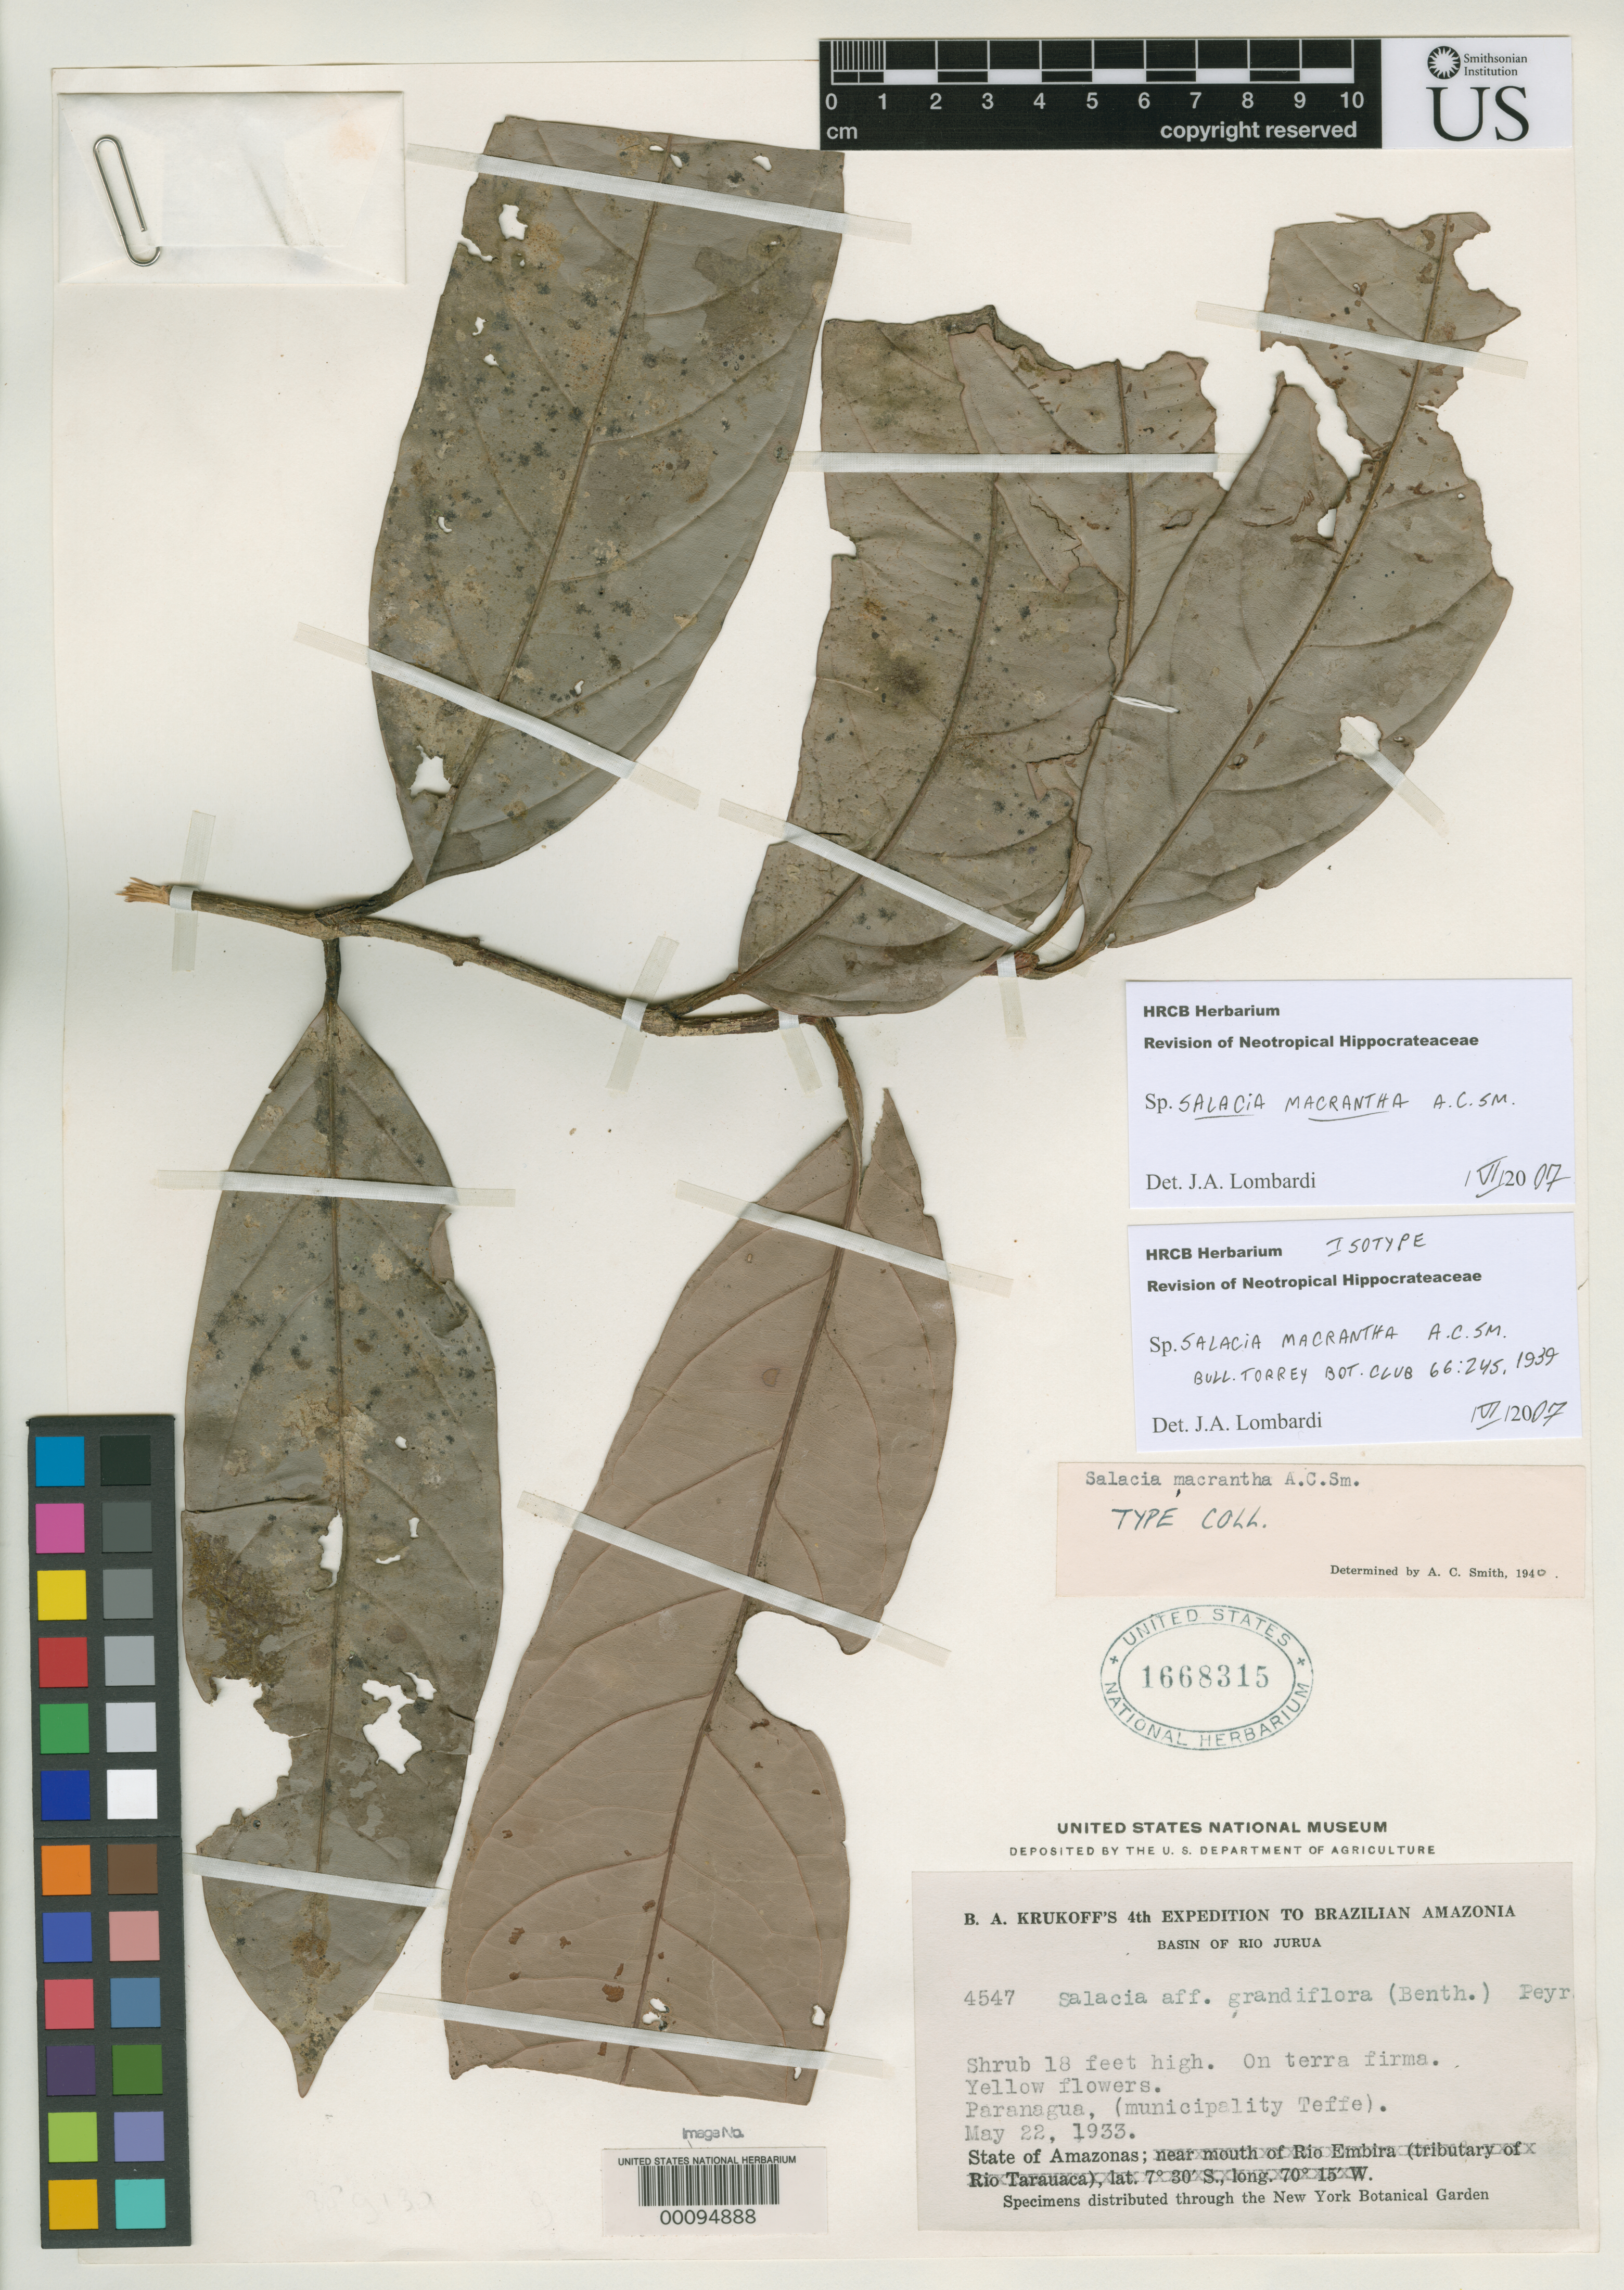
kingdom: Plantae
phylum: Tracheophyta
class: Magnoliopsida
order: Celastrales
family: Celastraceae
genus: Salacia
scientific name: Salacia macrantha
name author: A.C. Sm.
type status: Isotype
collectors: B. A. Krukoff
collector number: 4547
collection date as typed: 22 May 1933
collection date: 1933-05-22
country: Brazil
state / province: Amazonas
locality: Paranagua.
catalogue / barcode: US 1668315